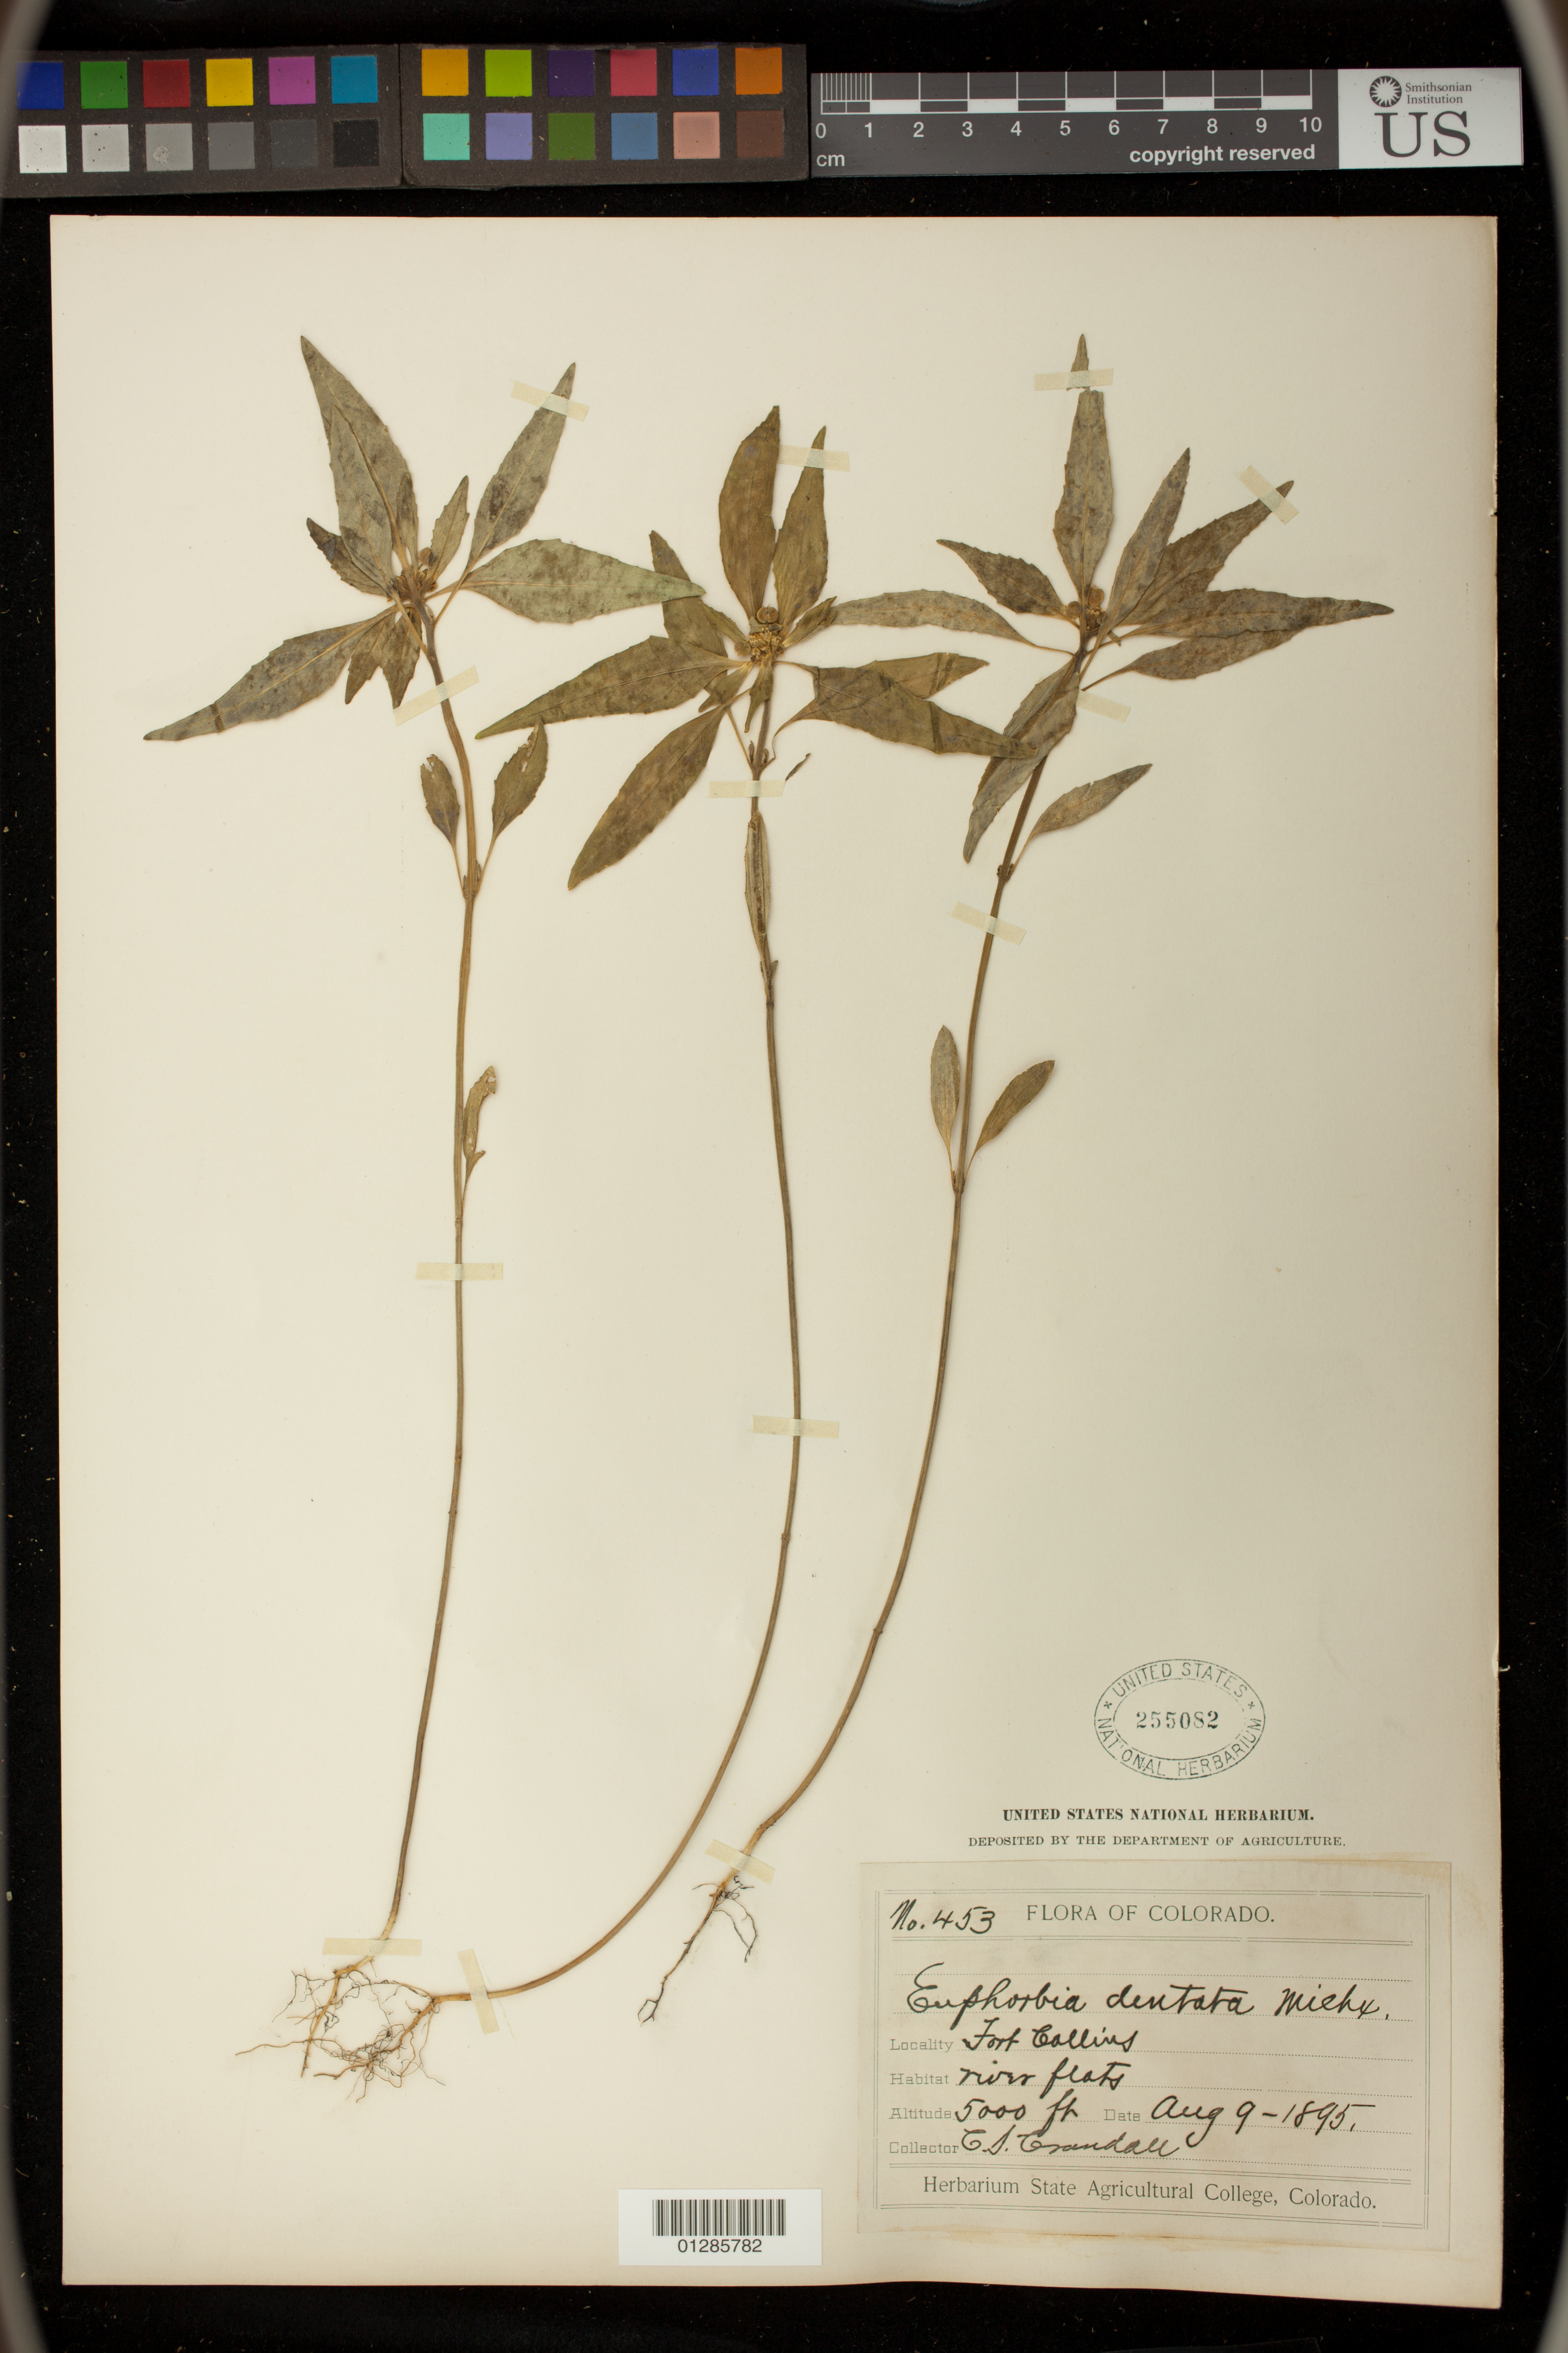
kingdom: Plantae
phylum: Tracheophyta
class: Magnoliopsida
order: Malpighiales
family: Euphorbiaceae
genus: Euphorbia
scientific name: Euphorbia dentata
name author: Michx.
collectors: C. Crandall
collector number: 453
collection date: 1895-08-09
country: United States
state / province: Colorado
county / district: Larimer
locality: Fort Collins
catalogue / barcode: US 255082